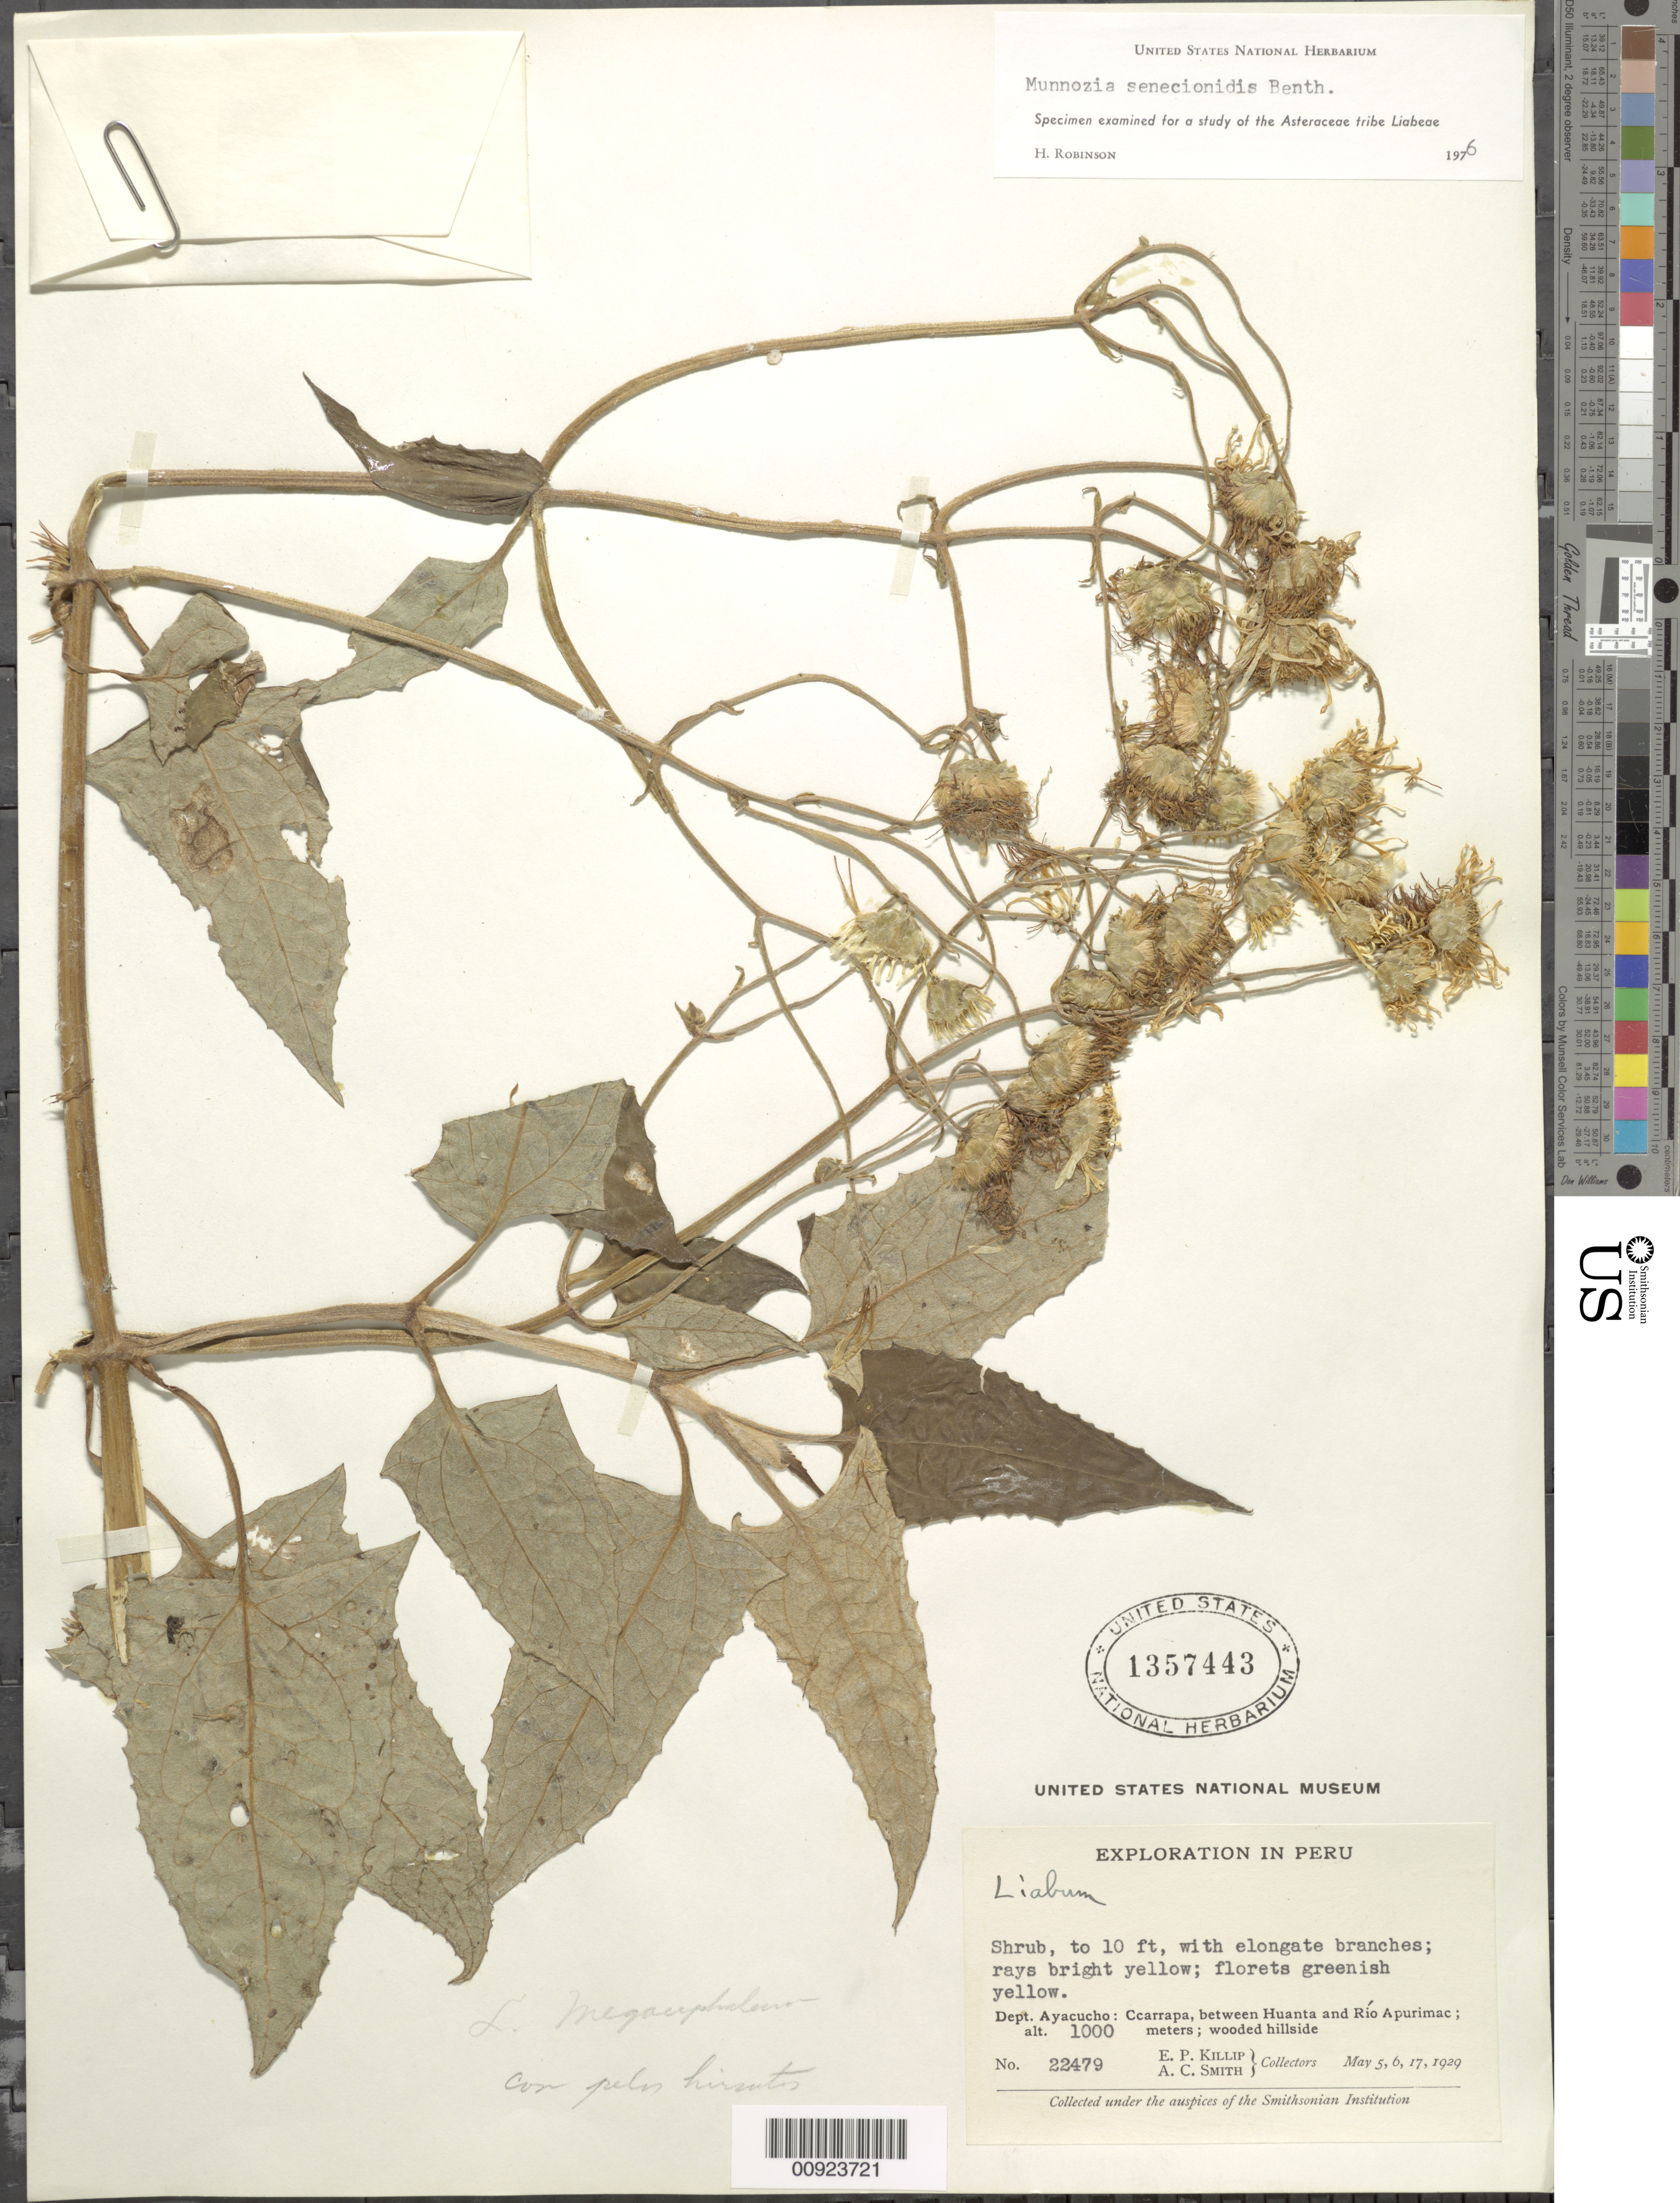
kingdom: Plantae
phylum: Tracheophyta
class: Magnoliopsida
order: Asterales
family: Asteraceae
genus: Munnozia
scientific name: Munnozia senecionidis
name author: Benth.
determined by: Robinson, Harold E., (US)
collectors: E. P. Killip & A. C. Smith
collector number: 22479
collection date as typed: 5 May 1929 and 6 and 17 May 1929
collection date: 1929-05-05/1929-05-17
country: Peru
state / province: Ayacucho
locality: Carrapa, between Huanta and Rio Apurimac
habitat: Wooded hillside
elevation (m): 1000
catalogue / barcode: US 1357443